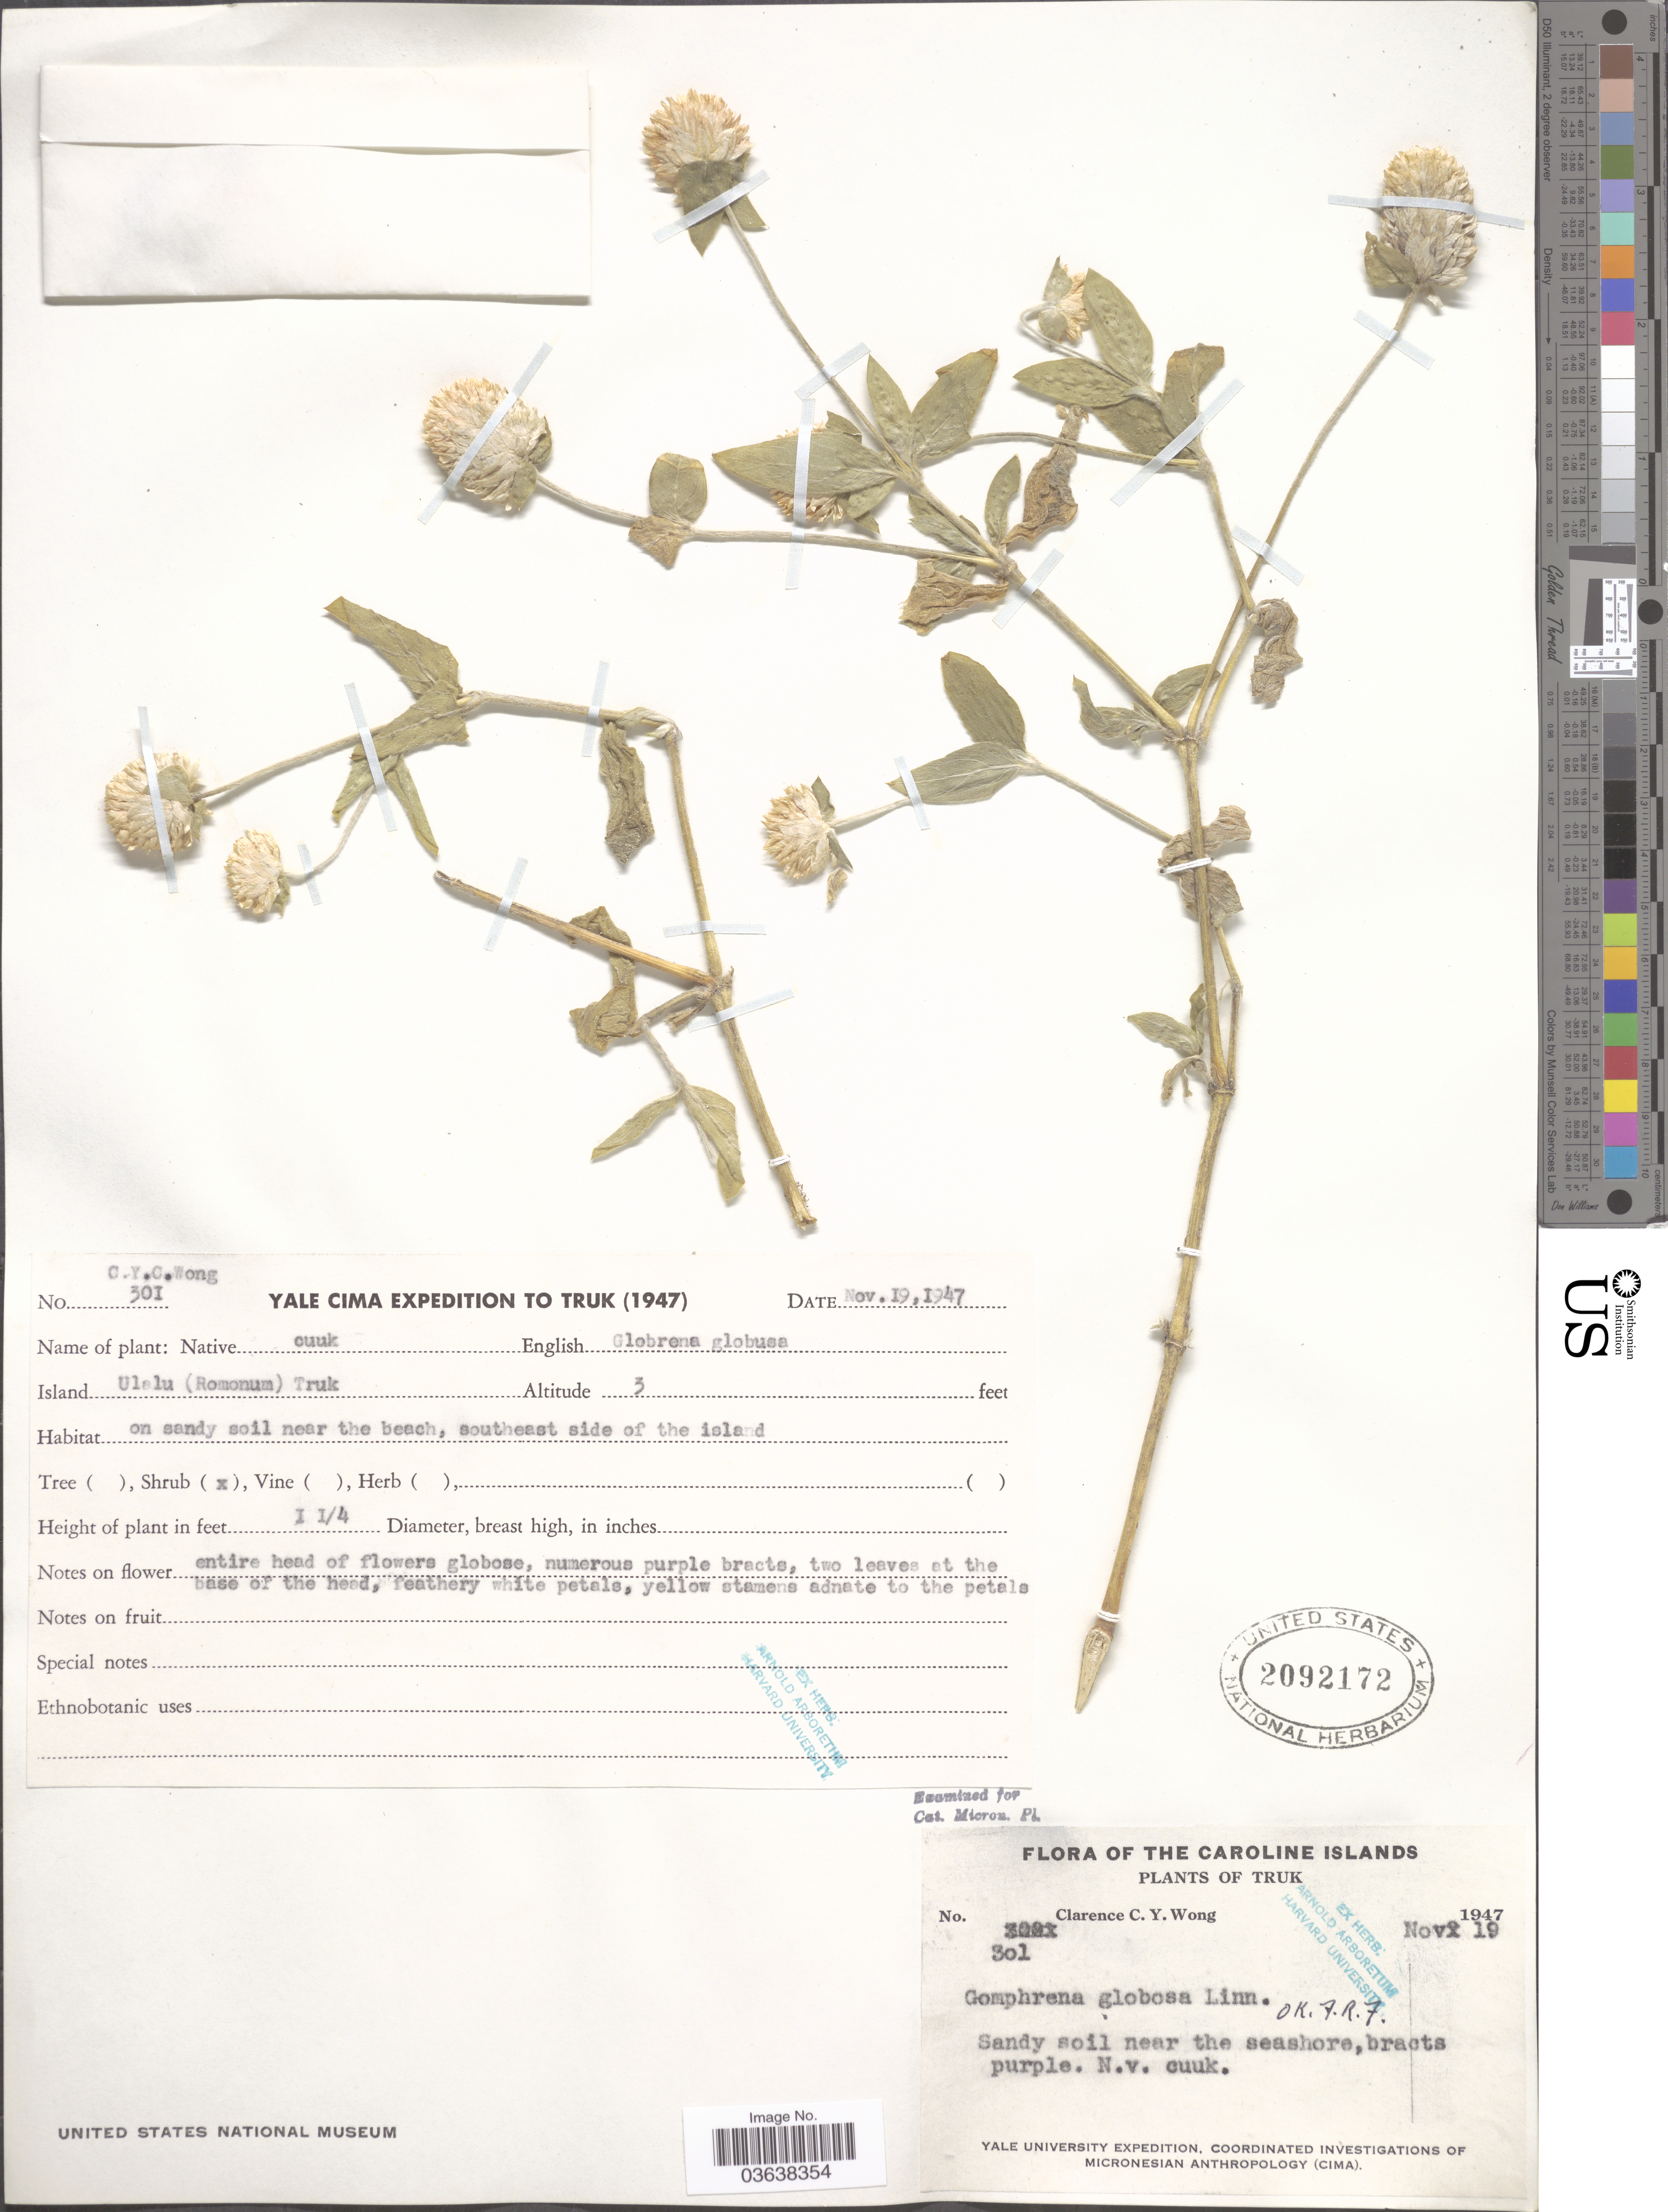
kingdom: Plantae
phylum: Tracheophyta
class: Magnoliopsida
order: Caryophyllales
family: Amaranthaceae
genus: Gomphrena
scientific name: Gomphrena globosa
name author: L.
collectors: C. Wong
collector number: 301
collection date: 1947-11-19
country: Micronesia, Federated States of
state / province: Truk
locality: The Caroline Islands. Island Ulalu (Romonum). Near the beach, southeast side of the island.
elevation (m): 1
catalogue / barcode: US 2092172